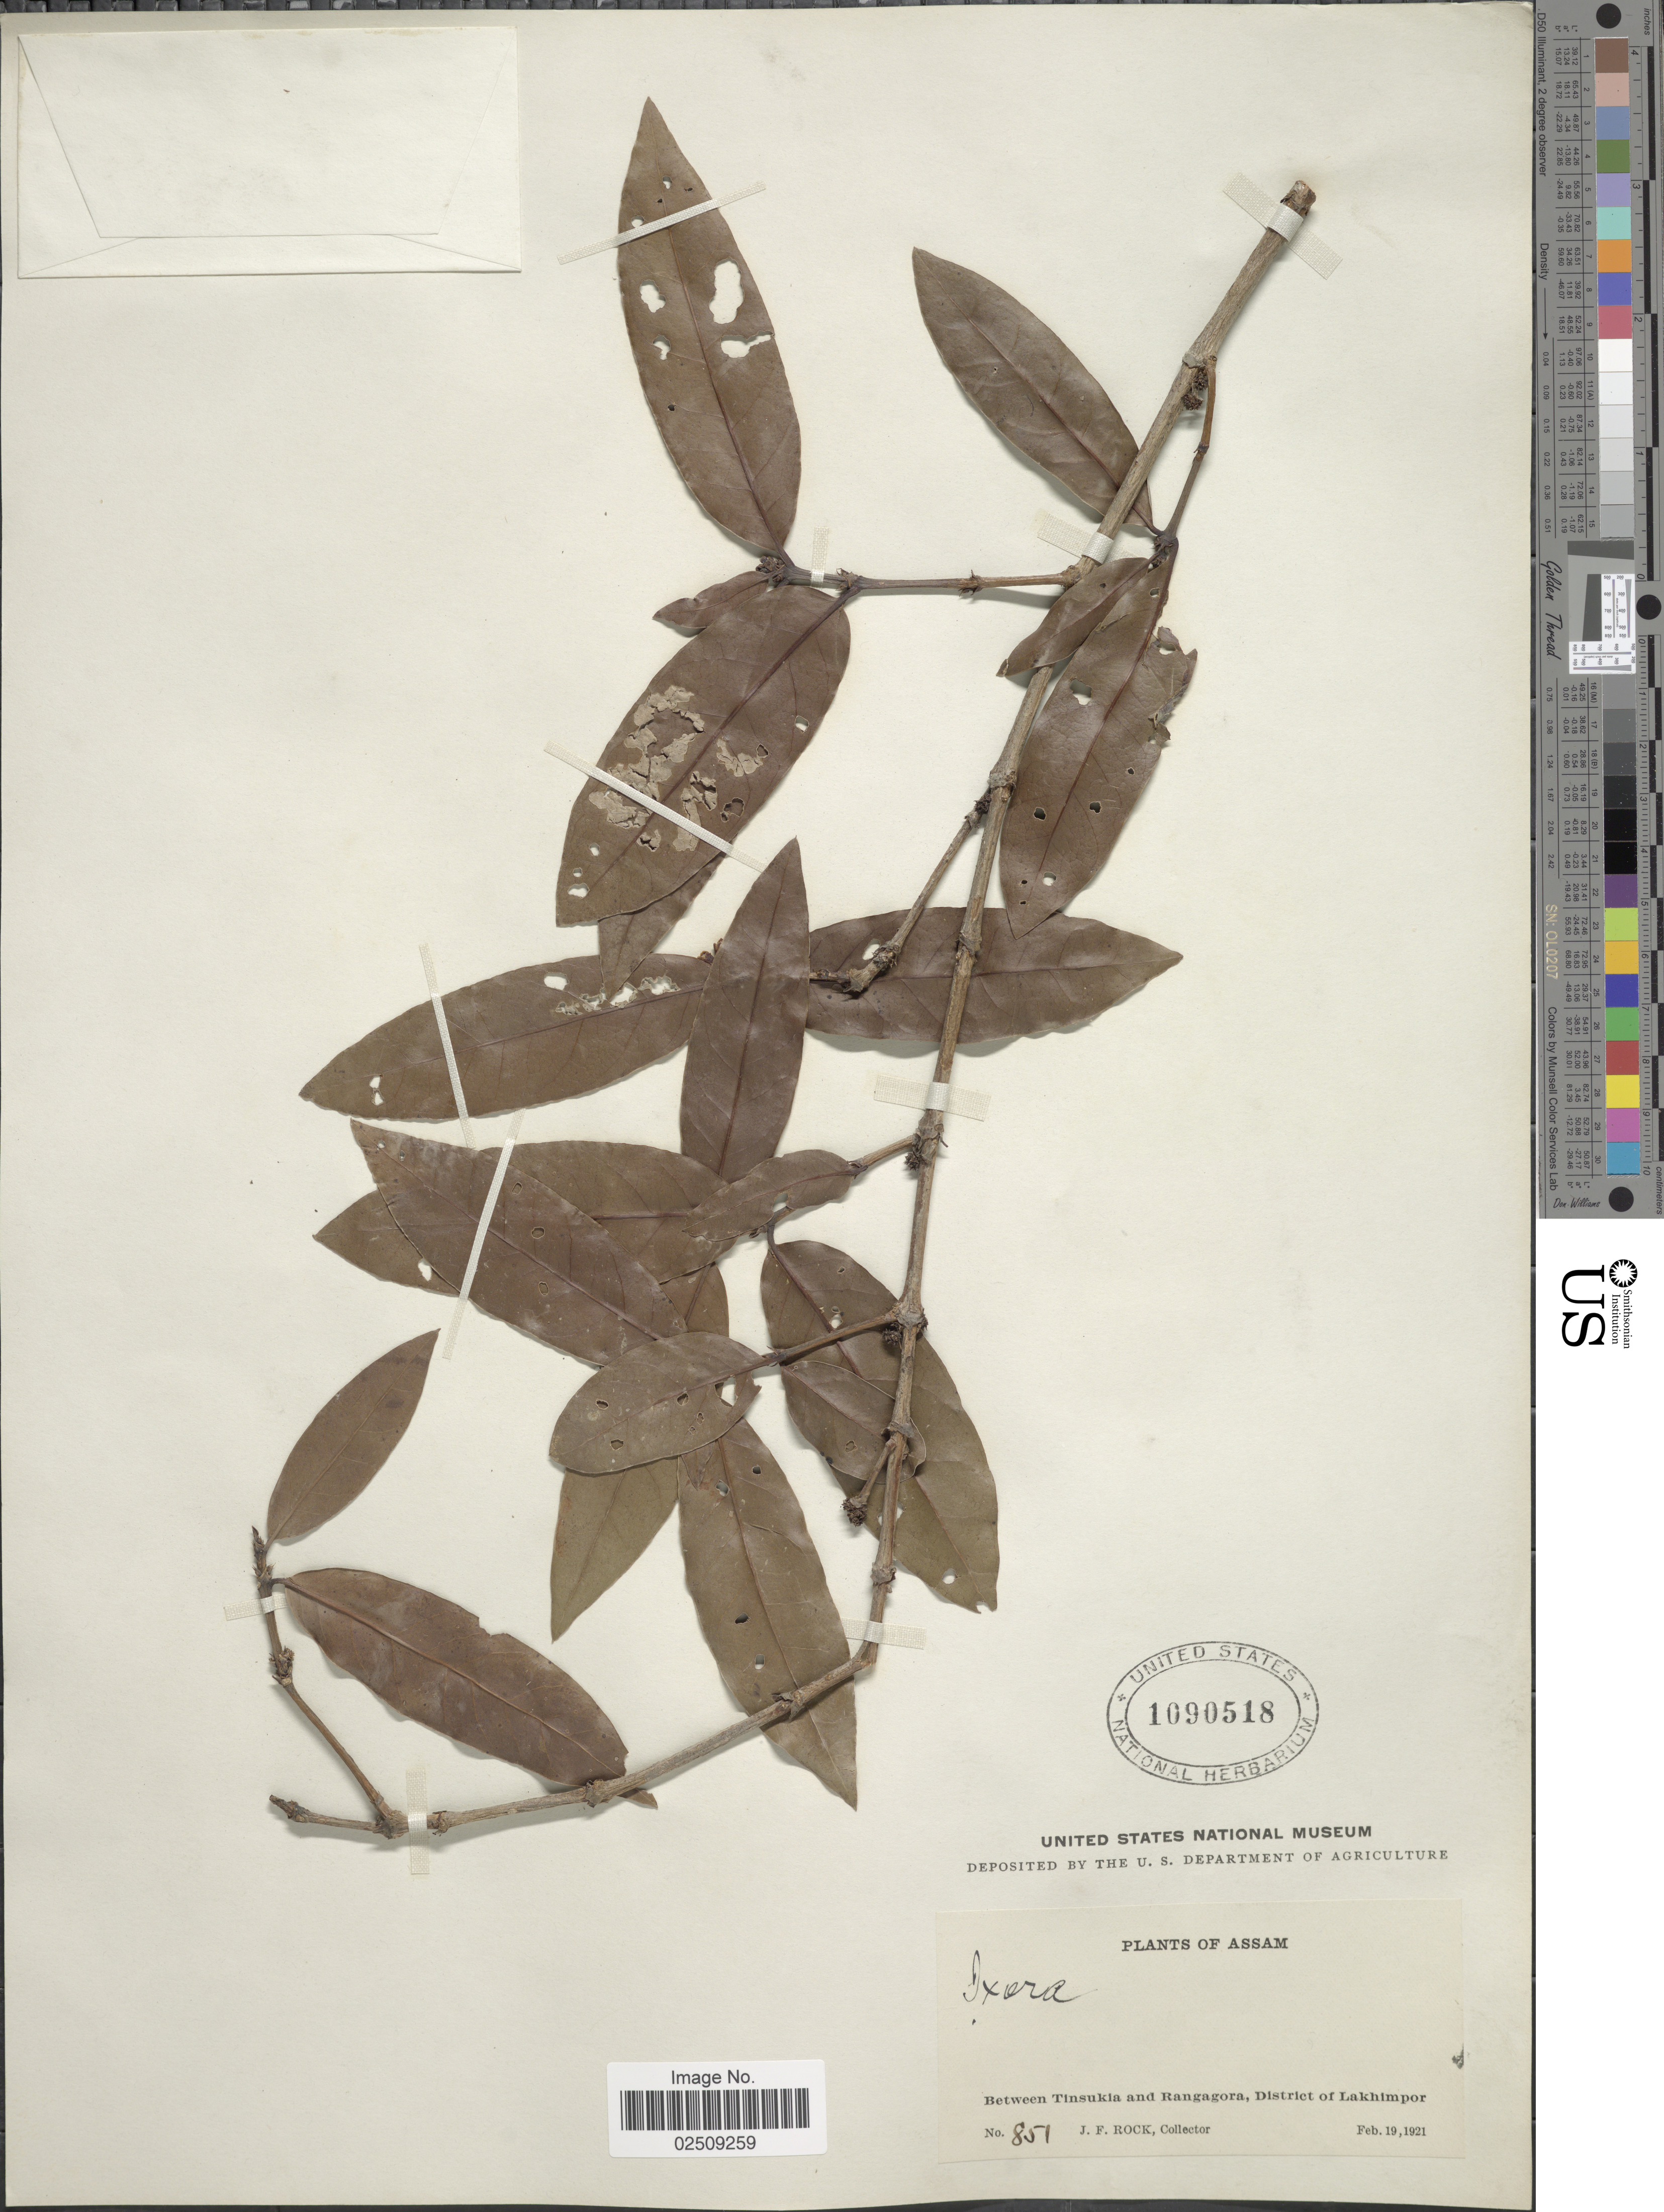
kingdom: Plantae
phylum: Tracheophyta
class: Magnoliopsida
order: Gentianales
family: Rubiaceae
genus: Ixora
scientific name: Ixora sp.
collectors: J. Rock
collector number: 851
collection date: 1921-02-19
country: India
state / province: Assam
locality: Between Tinsukia and Rangagora, District of Lakhimpor.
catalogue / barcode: US 1090518